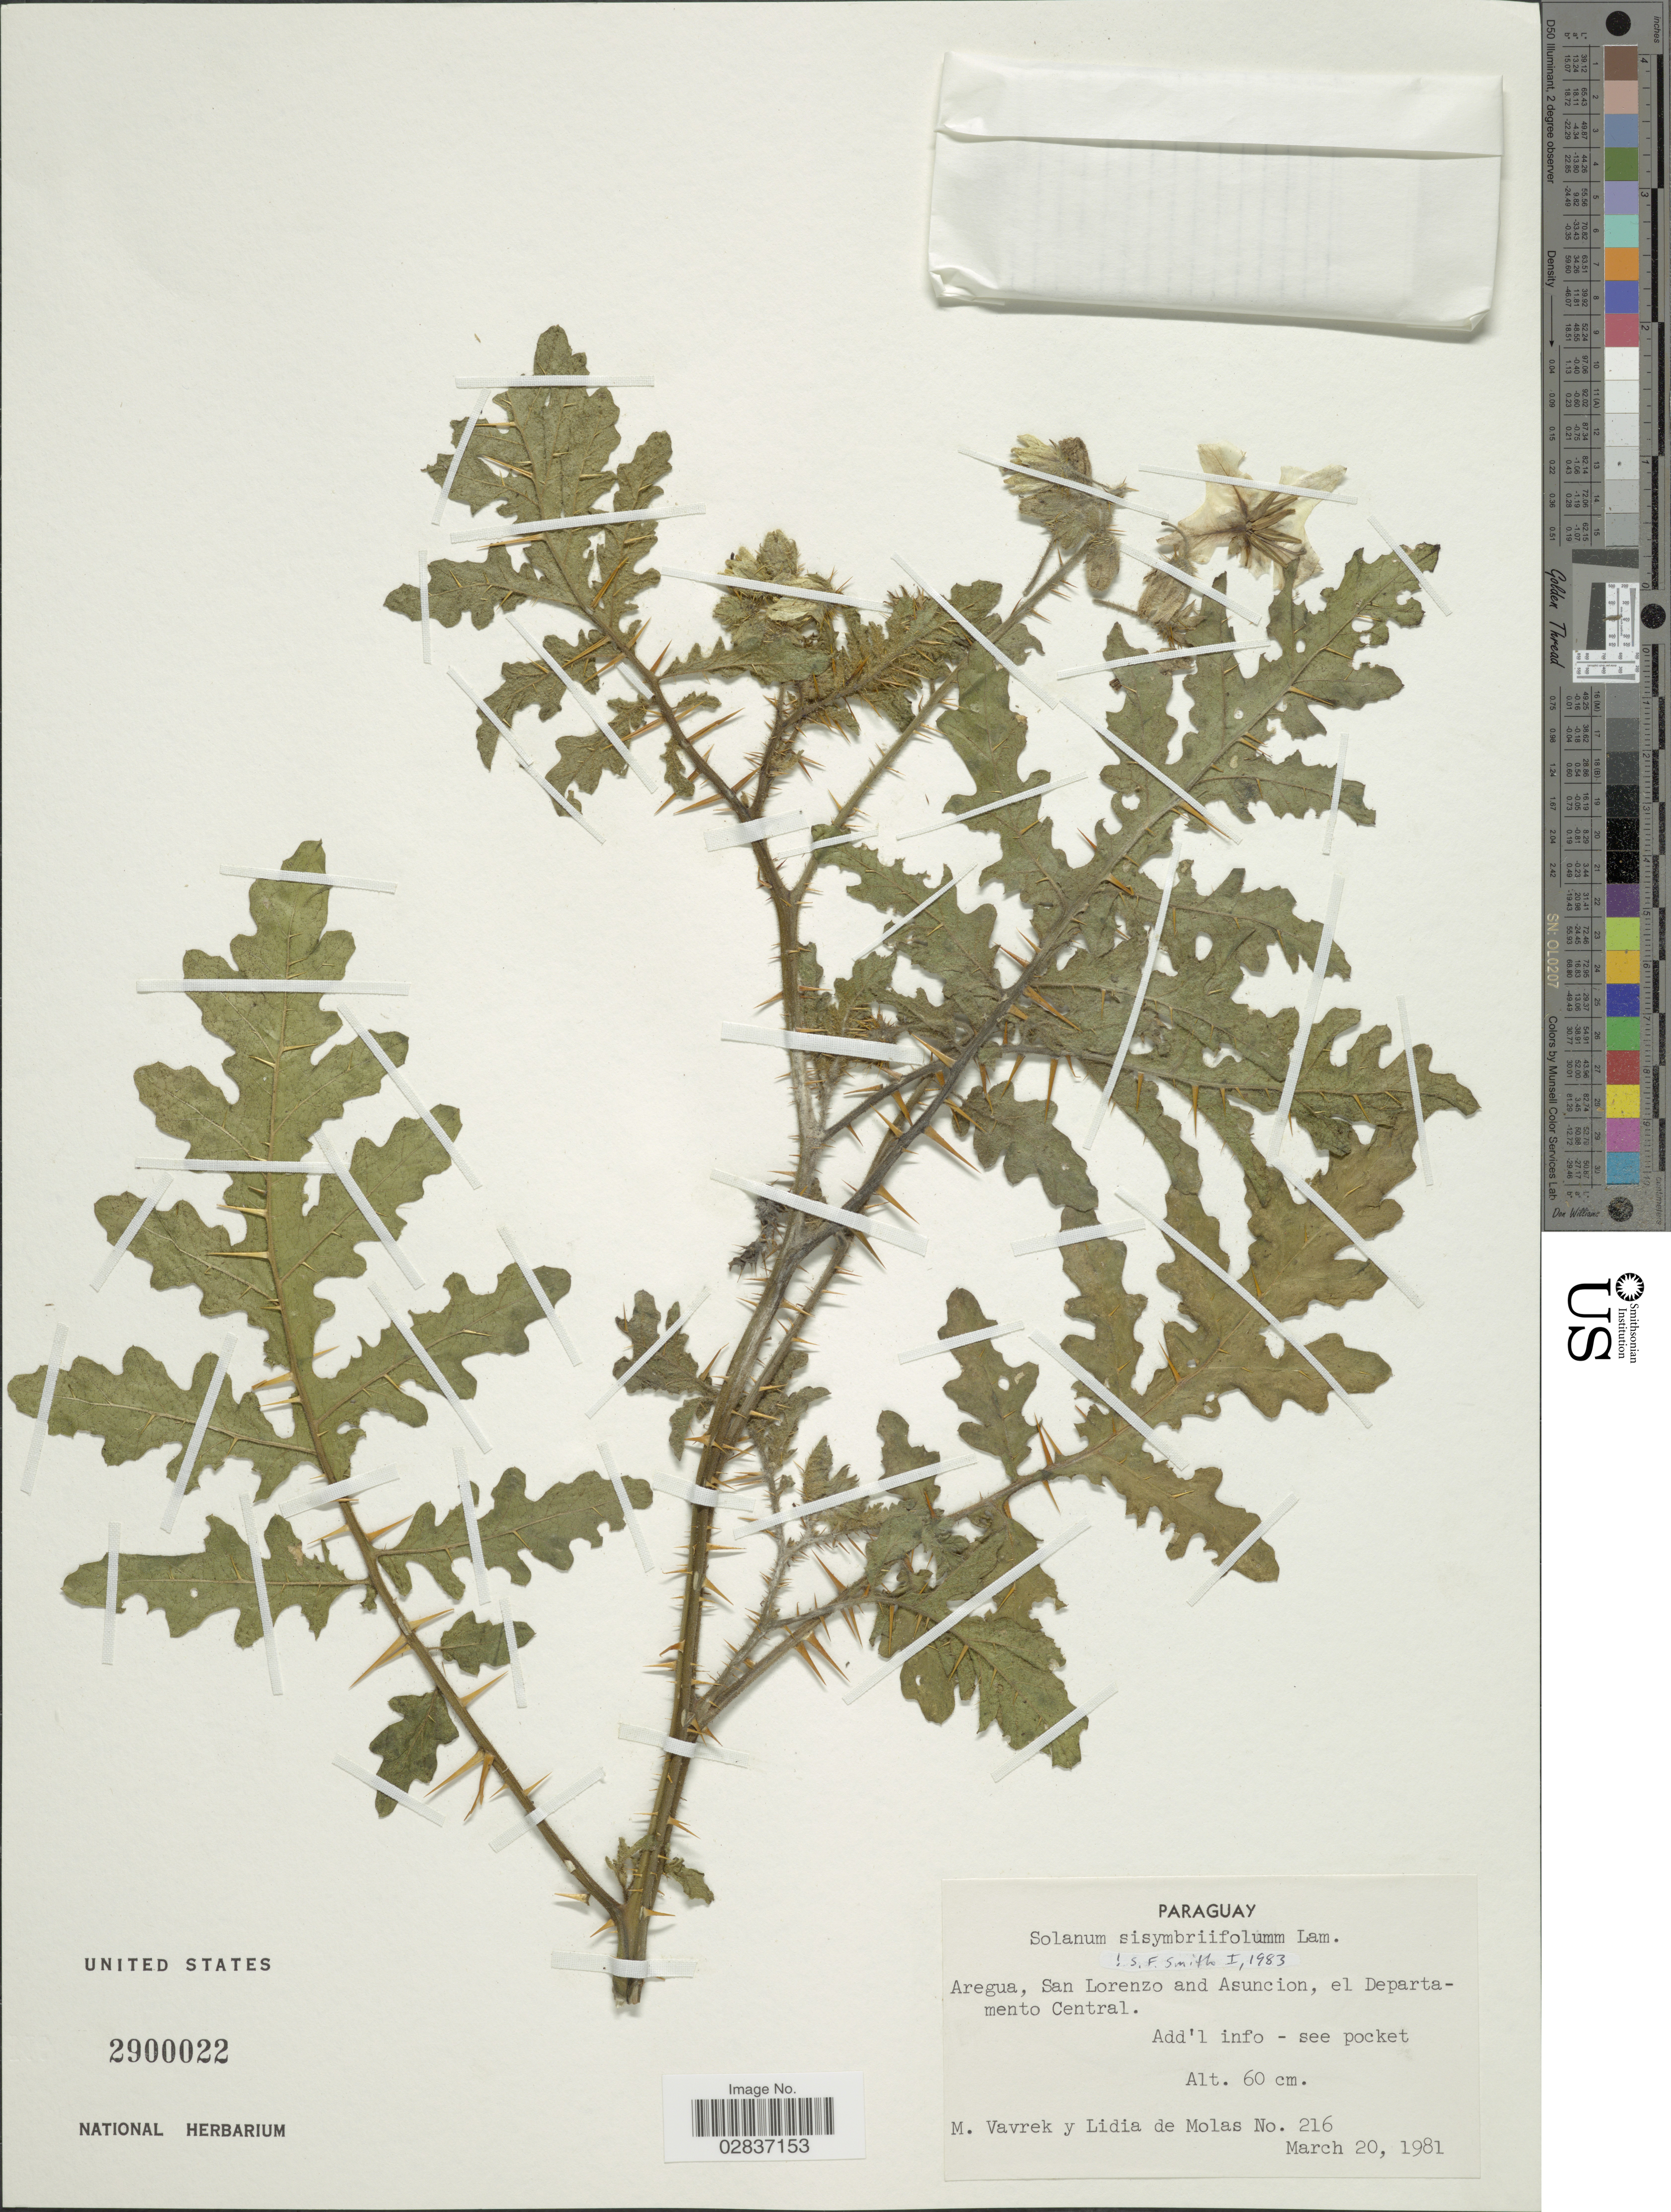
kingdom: Plantae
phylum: Tracheophyta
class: Magnoliopsida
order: Solanales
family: Solanaceae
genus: Solanum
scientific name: Solanum sisymbriifolium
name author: Lam.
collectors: M. Vavrek & L. de Molas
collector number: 216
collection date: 1981-03-20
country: Paraguay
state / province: Central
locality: Aregua, San Lorenzo and Asuncion, El Departamento Central.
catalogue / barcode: US 2900022